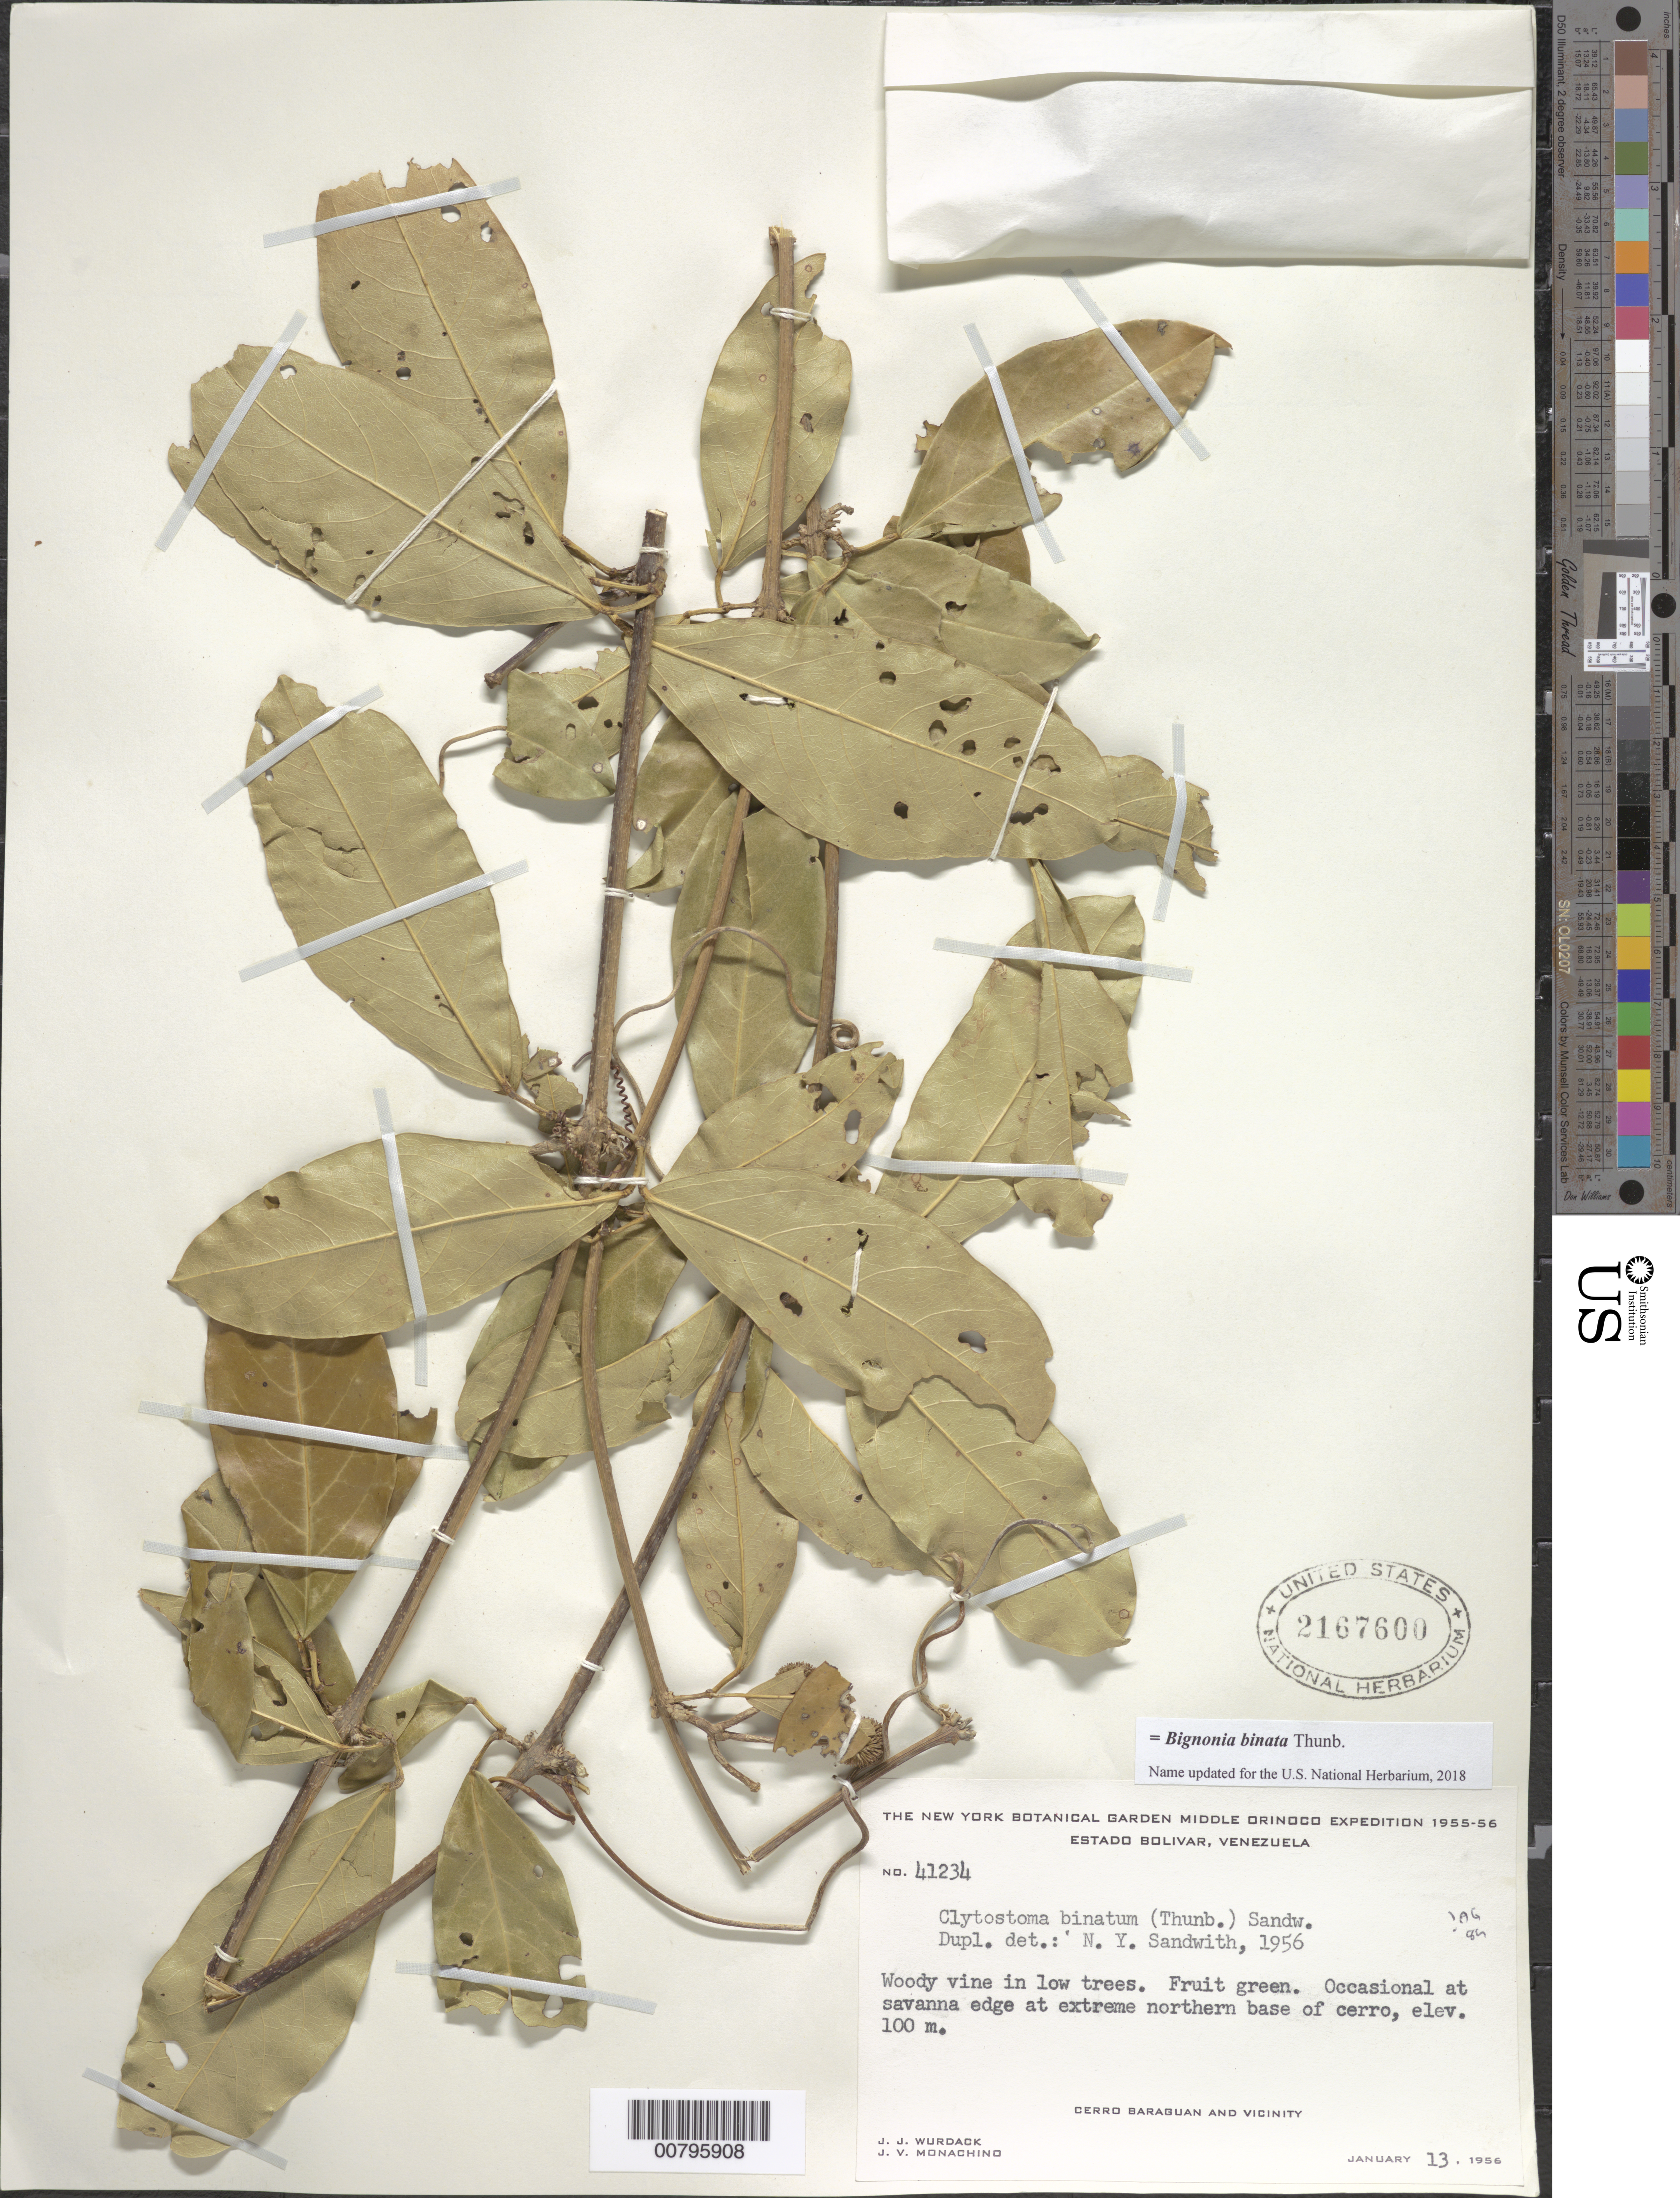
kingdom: Plantae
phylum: Tracheophyta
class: Magnoliopsida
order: Lamiales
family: Bignoniaceae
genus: Bignonia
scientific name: Bignonia binata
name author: Thunb.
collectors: J. J. Wurdack & J. V. Monachino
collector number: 41234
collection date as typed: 13-Jan-56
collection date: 1956-01-13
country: Venezuela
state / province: Bolívar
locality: Cerro Baraguan and vicinity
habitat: Savanna at extreme N base of cerro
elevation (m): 100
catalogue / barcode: US 2167600